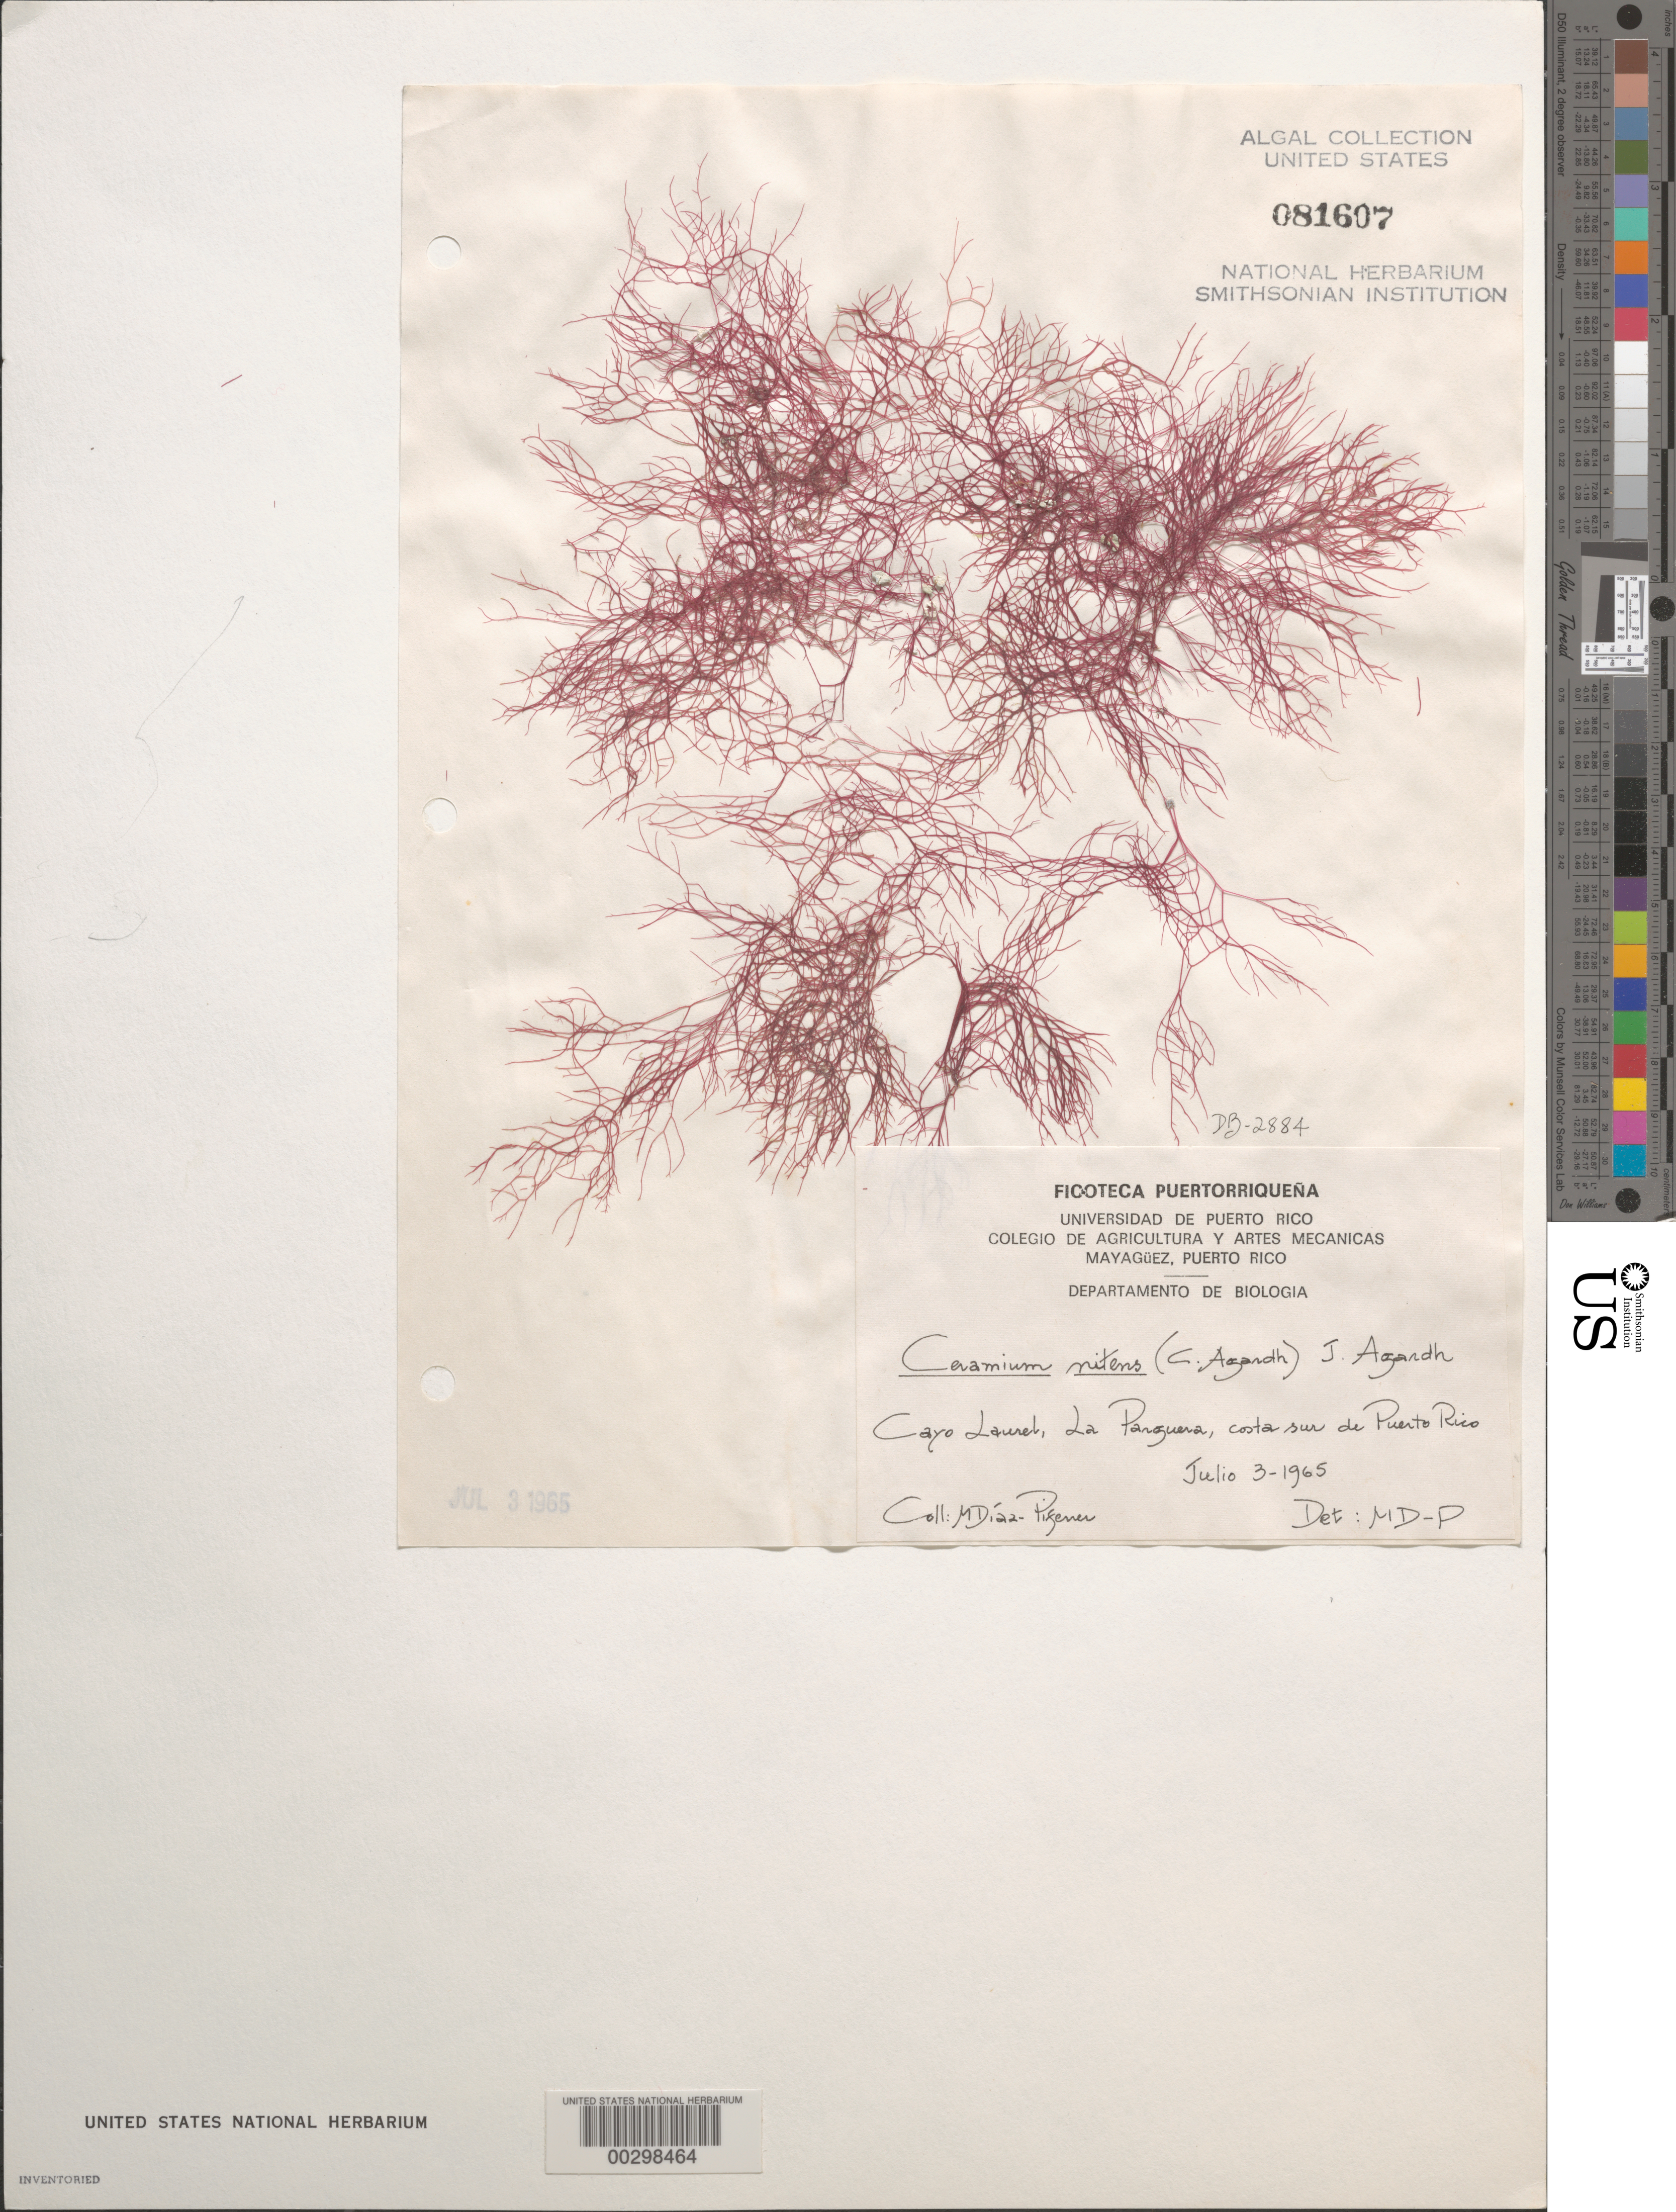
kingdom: Plantae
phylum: Rhodophyta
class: Florideophyceae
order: Ceramiales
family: Ceramiaceae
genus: Ceramium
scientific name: Ceramium nitens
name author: (C. Agardh) J. Agardh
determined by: Diaz-Piferrer, M.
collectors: M. Diaz-Piferrer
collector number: Db-2884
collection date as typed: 03 Jul 1965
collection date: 1965-07-03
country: Puerto Rico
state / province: Lajas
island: Cayo Laurel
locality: La Parguera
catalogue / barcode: US 81607